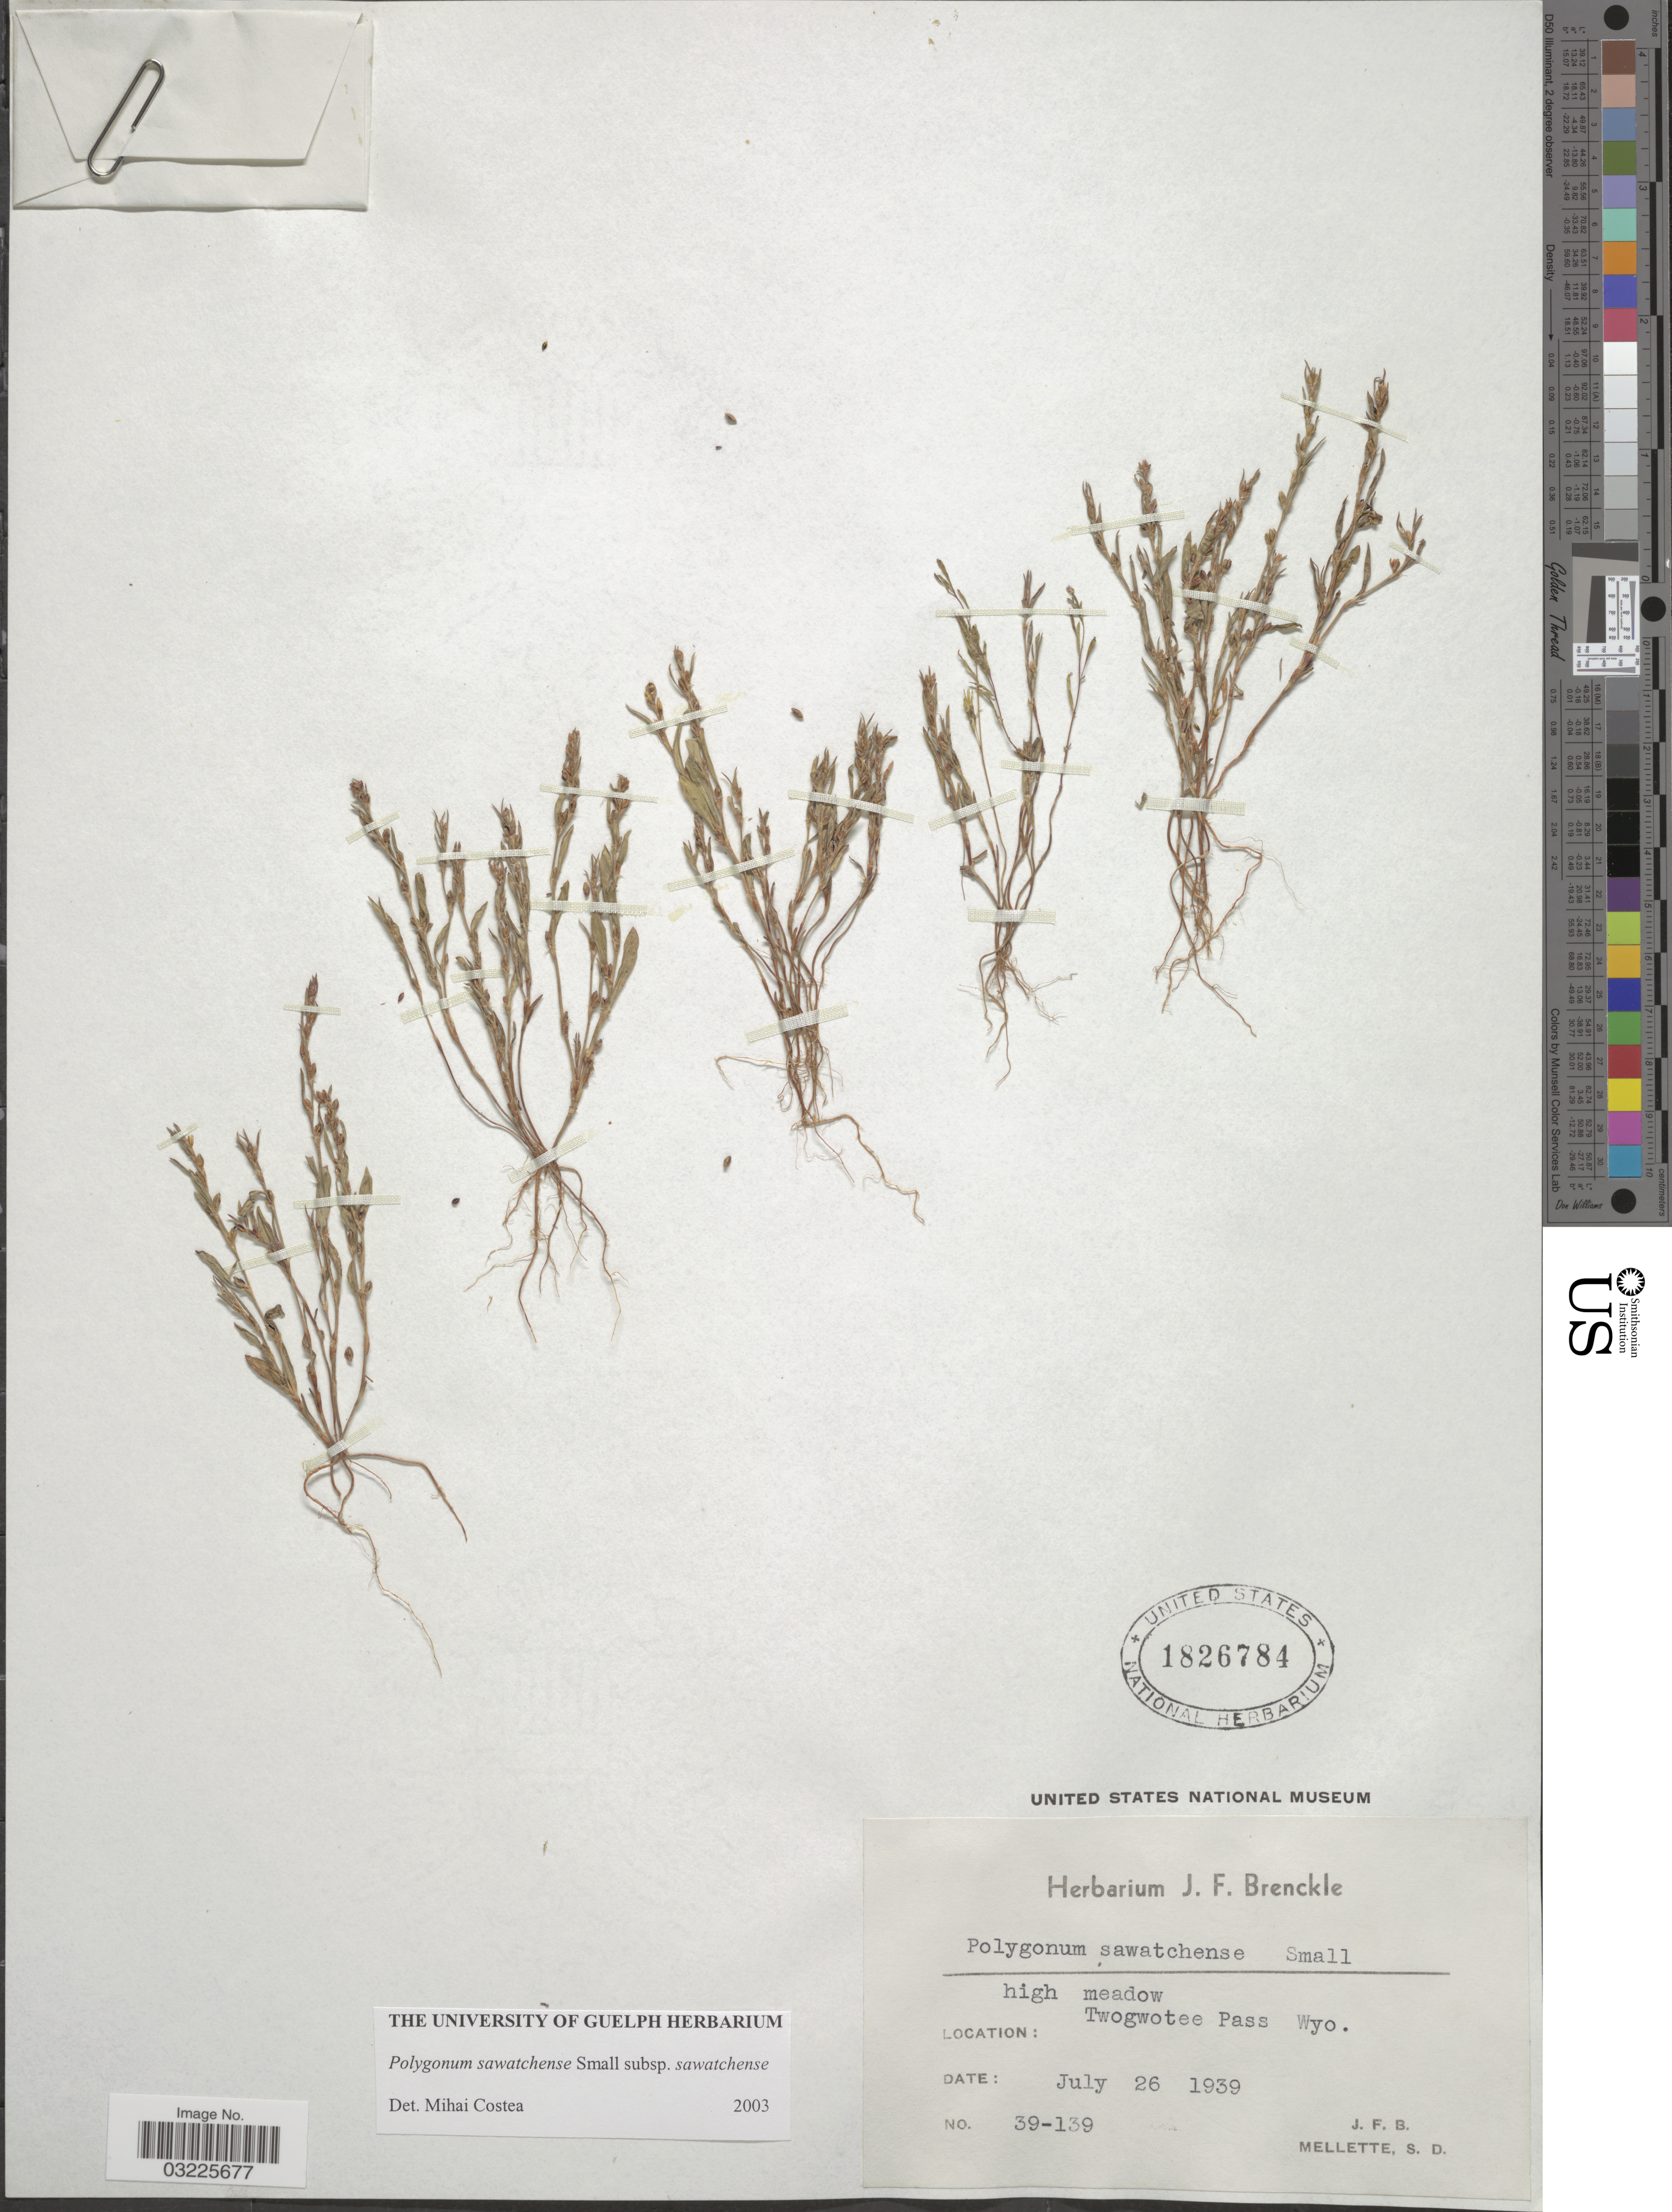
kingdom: Plantae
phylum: Tracheophyta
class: Magnoliopsida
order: Caryophyllales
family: Polygonaceae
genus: Polygonum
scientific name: Polygonum sawatchense subsp. sawatchense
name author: Small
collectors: J. Brenckle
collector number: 39-139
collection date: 1939-07-26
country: United States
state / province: Wyoming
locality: Twogwotee Pass.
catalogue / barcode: US 1826784